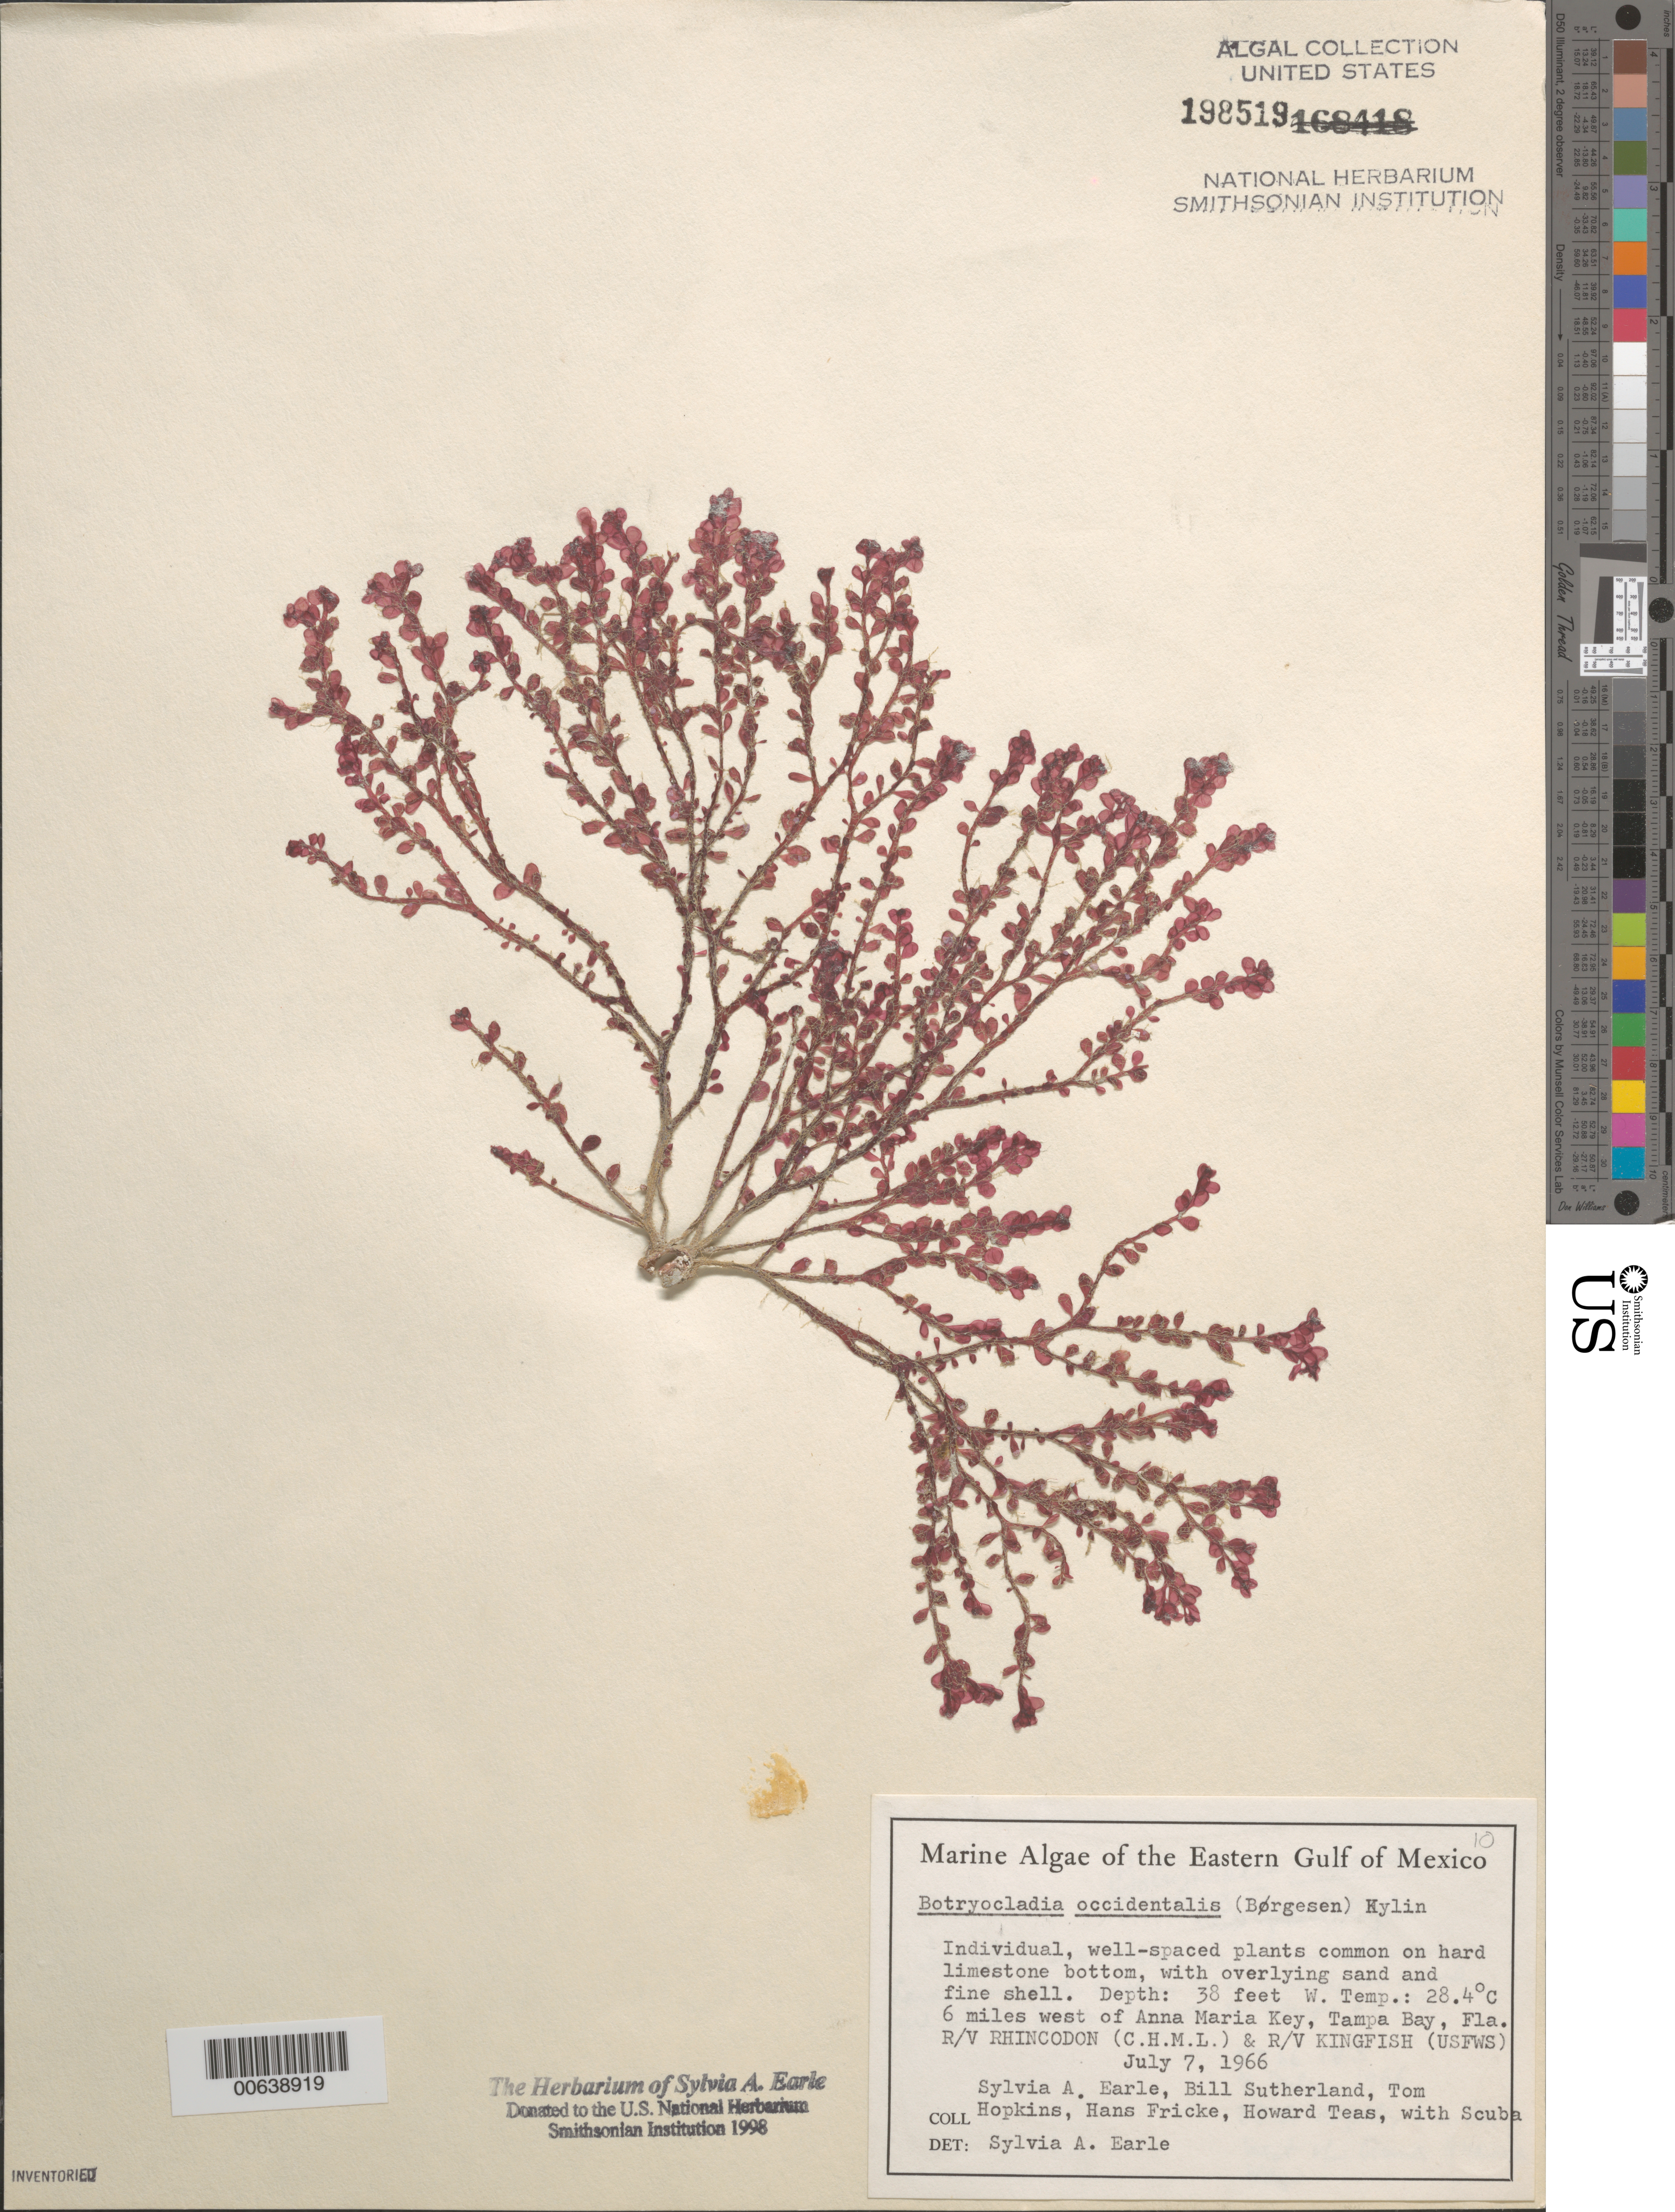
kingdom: Plantae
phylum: Rhodophyta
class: Florideophyceae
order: Rhodymeniales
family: Rhodymeniaceae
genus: Botryocladia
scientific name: Botryocladia occidentalis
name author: (Børgesen) Kylin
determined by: Earle, S. A.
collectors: S. A. Earle, W. Sutherland, T. Hopkins, H. Fricke & H. Teas III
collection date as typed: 07 Jul 1966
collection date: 1966-07-07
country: United States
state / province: Florida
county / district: Manatee County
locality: Tampa Bay, 6 miles west of Anna Maria Key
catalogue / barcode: US 198519